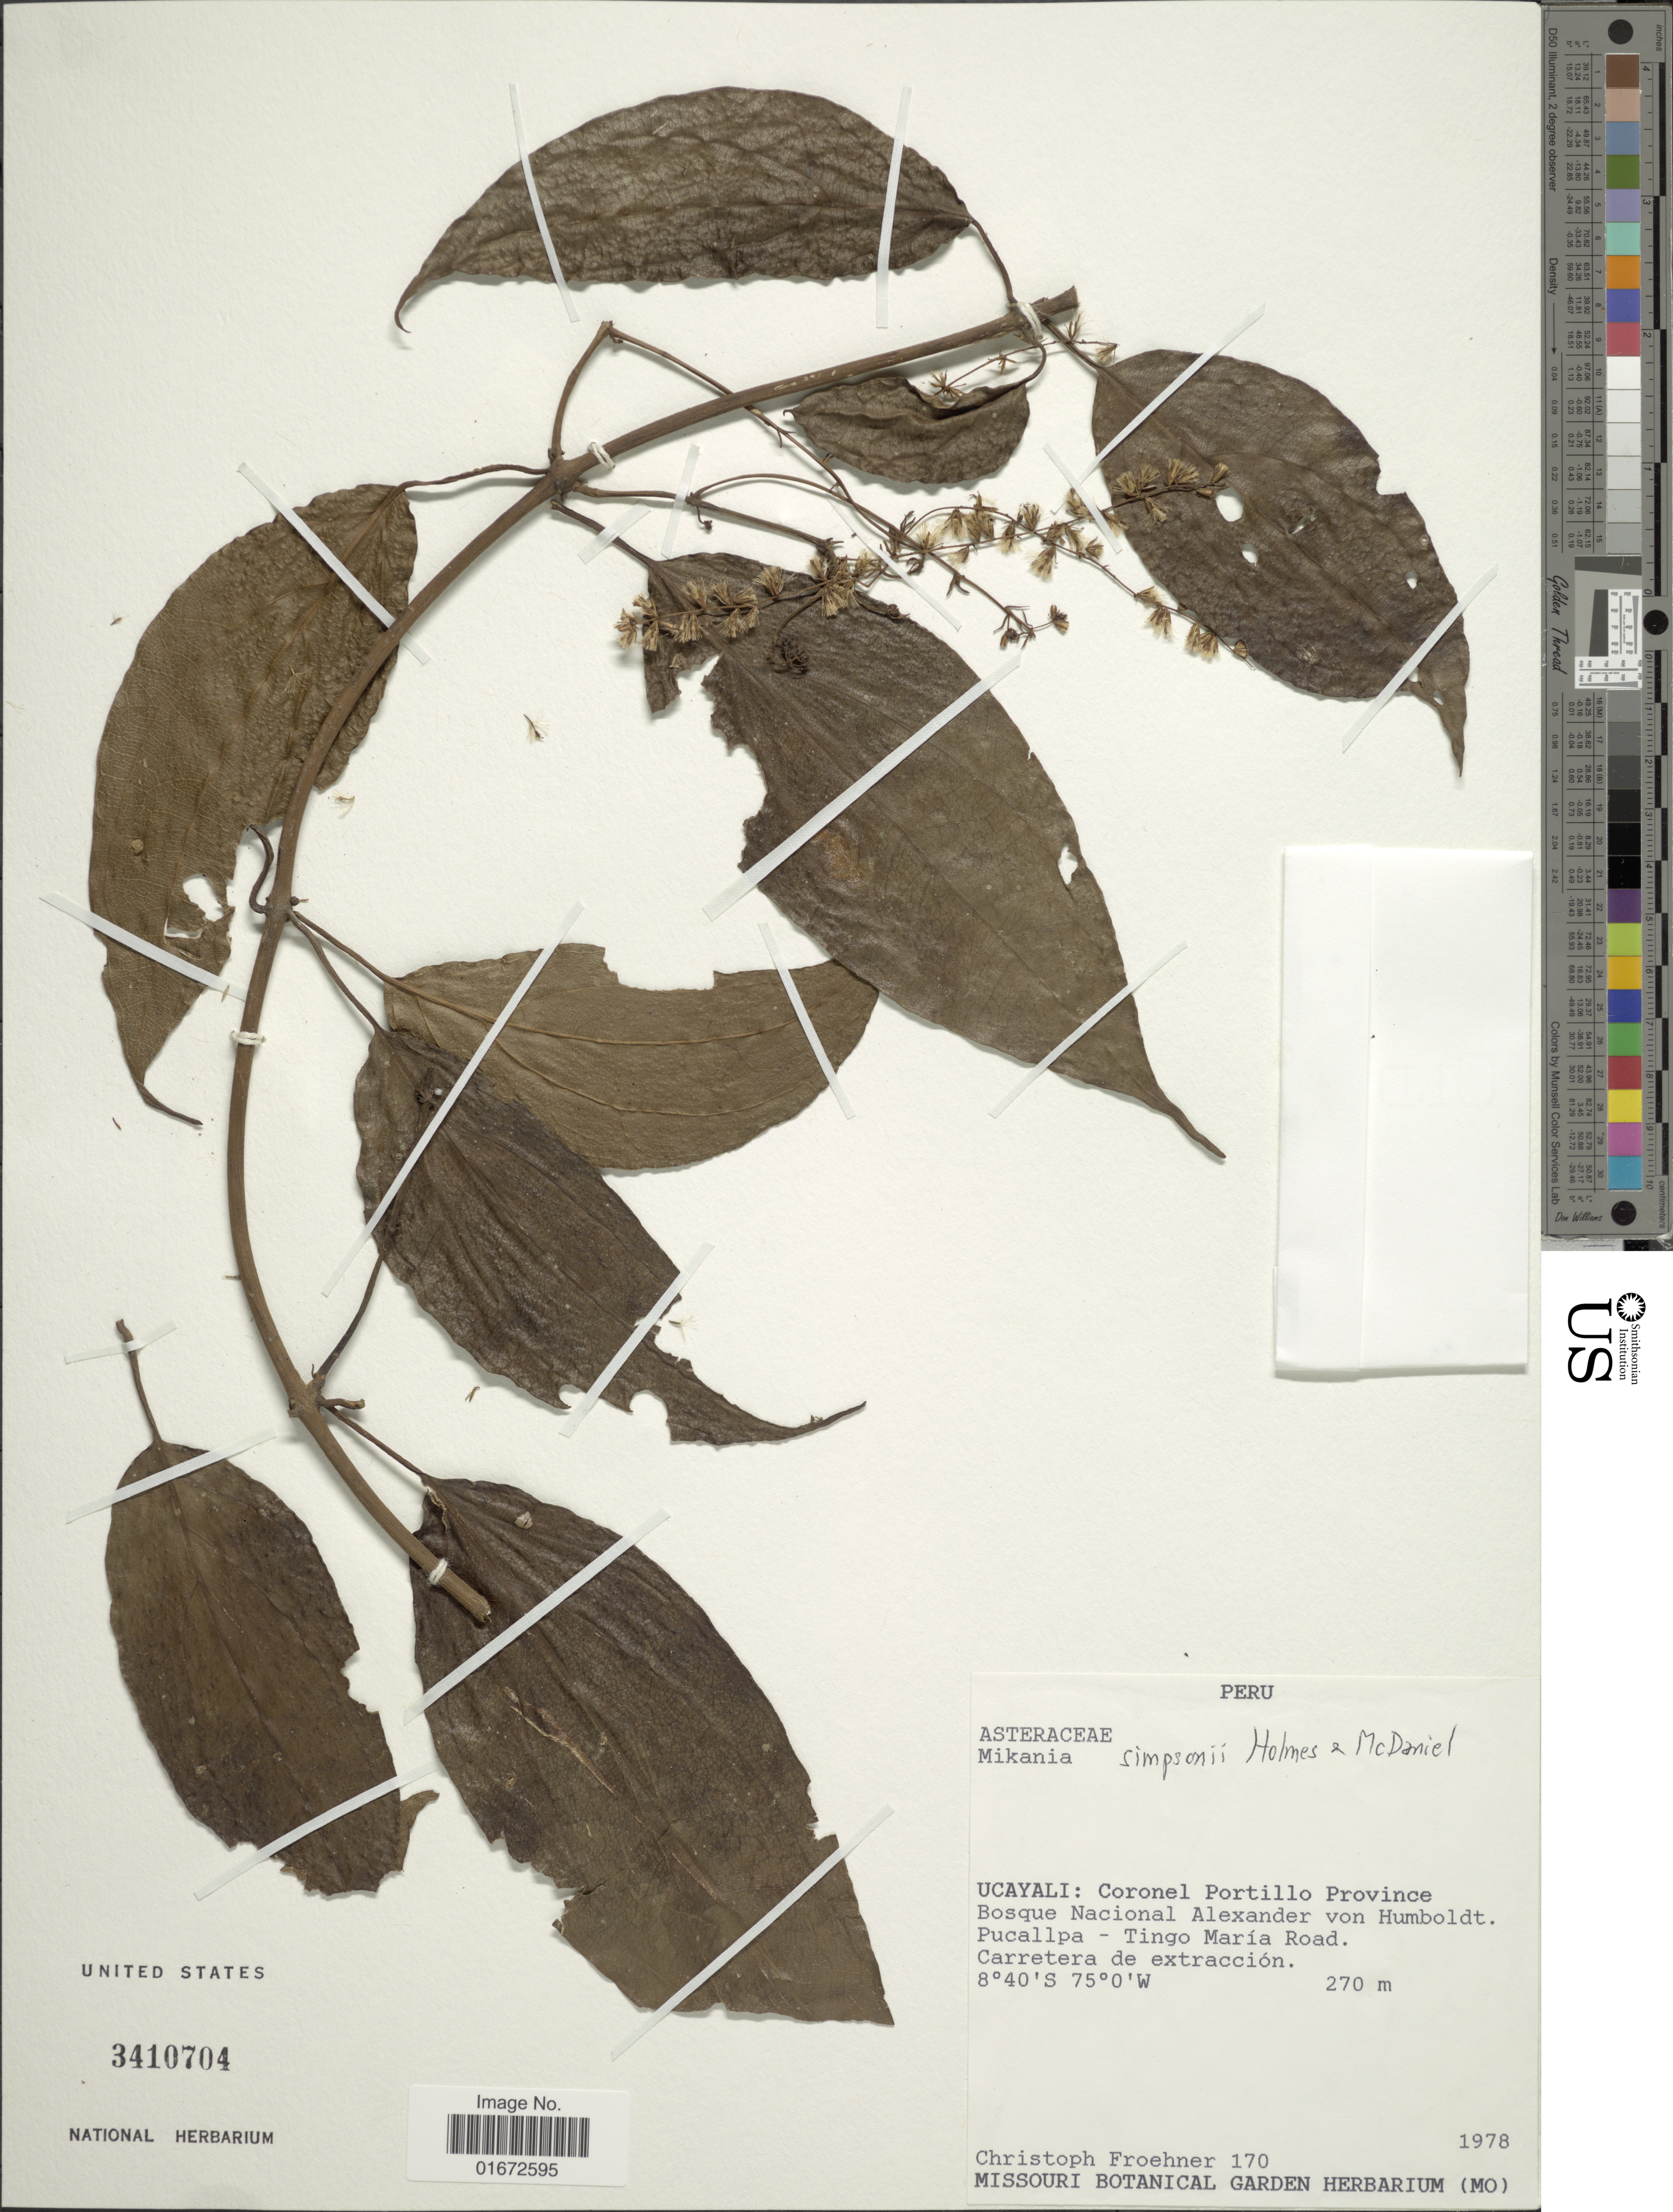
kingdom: Plantae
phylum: Tracheophyta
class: Magnoliopsida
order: Asterales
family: Asteraceae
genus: Mikania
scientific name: Mikania simpsonii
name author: W.C. Holmes & McDaniel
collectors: C. Froehner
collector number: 170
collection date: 1978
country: Peru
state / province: Ucayali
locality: Ucayali: Coronel Portillo Province. Bosque Nacional Alexander von Humboldt. Pucallpa - Tingo María Road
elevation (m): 270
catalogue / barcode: US 3410704